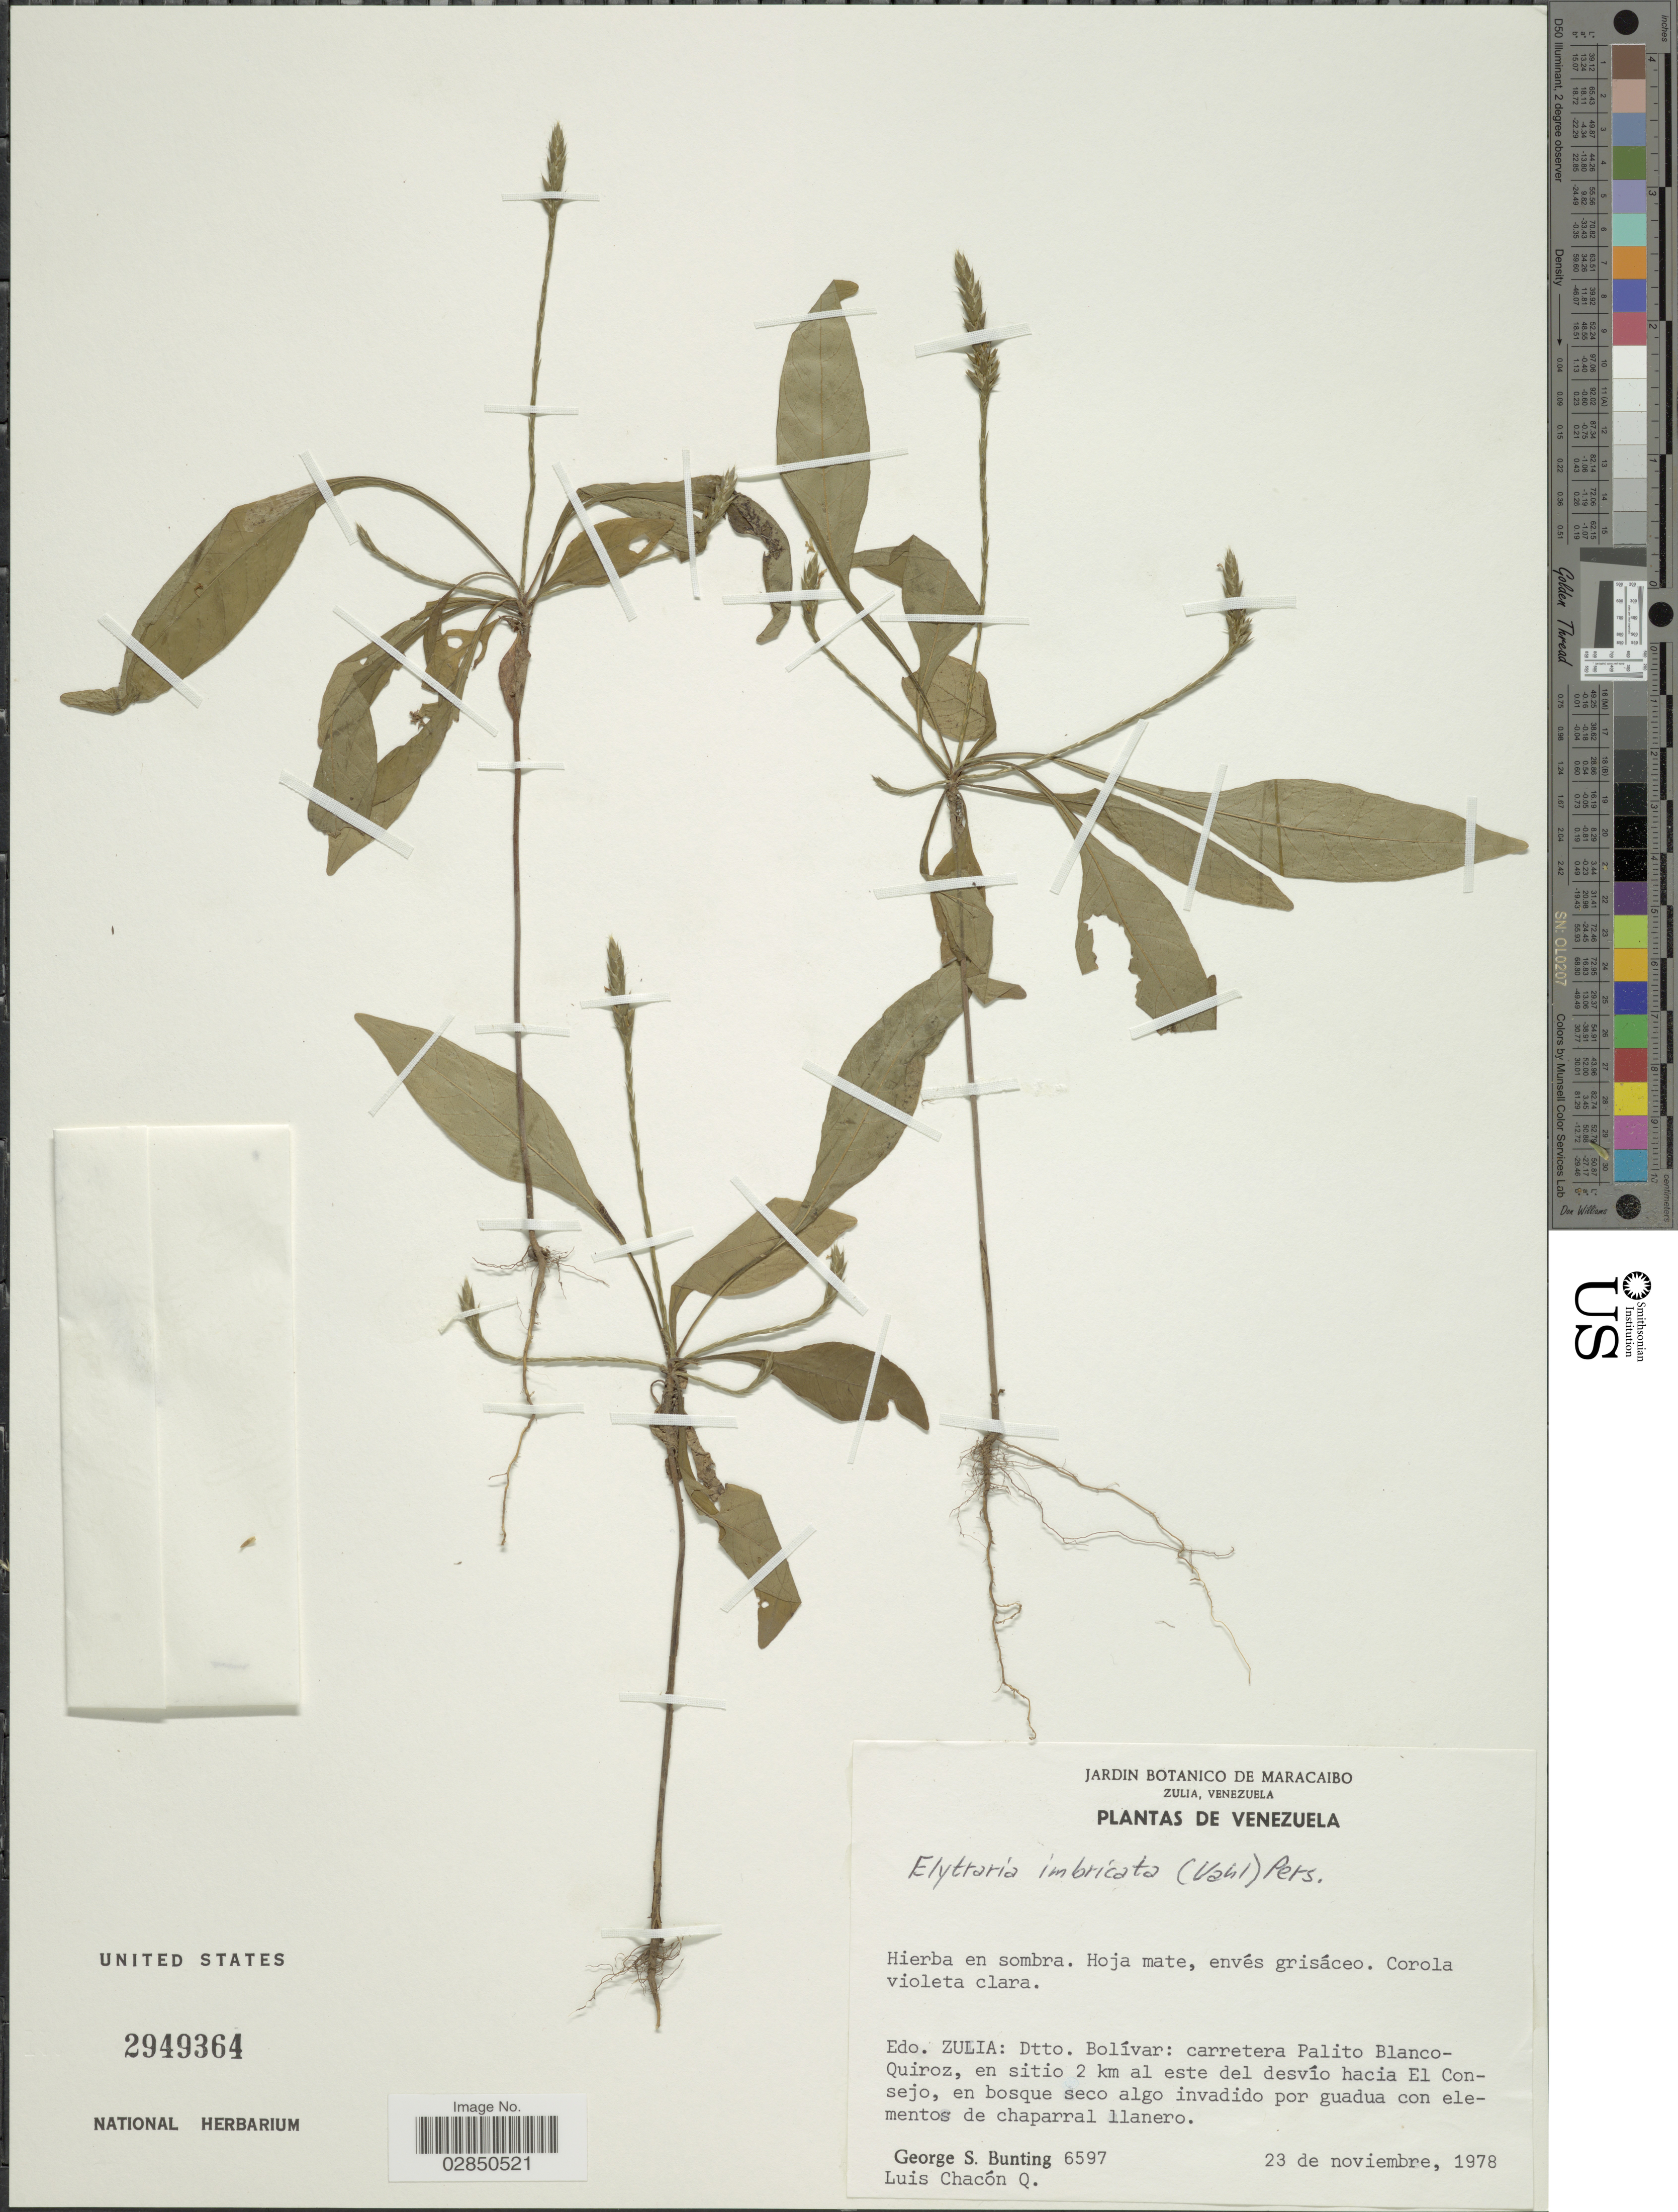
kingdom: Plantae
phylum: Tracheophyta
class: Magnoliopsida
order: Lamiales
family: Acanthaceae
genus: Elytraria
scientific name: Elytraria imbricata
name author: (Vahl) Pers.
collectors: G. S. Bunting & L. Chacon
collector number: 6597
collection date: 1978-11-23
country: Venezuela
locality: Edo. Zulia: Dtto. Bolívar: carretera Palito Blanco-Quiroz, en sitio 2 km al este del desvío hacia El Consejo.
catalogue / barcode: US 2949364